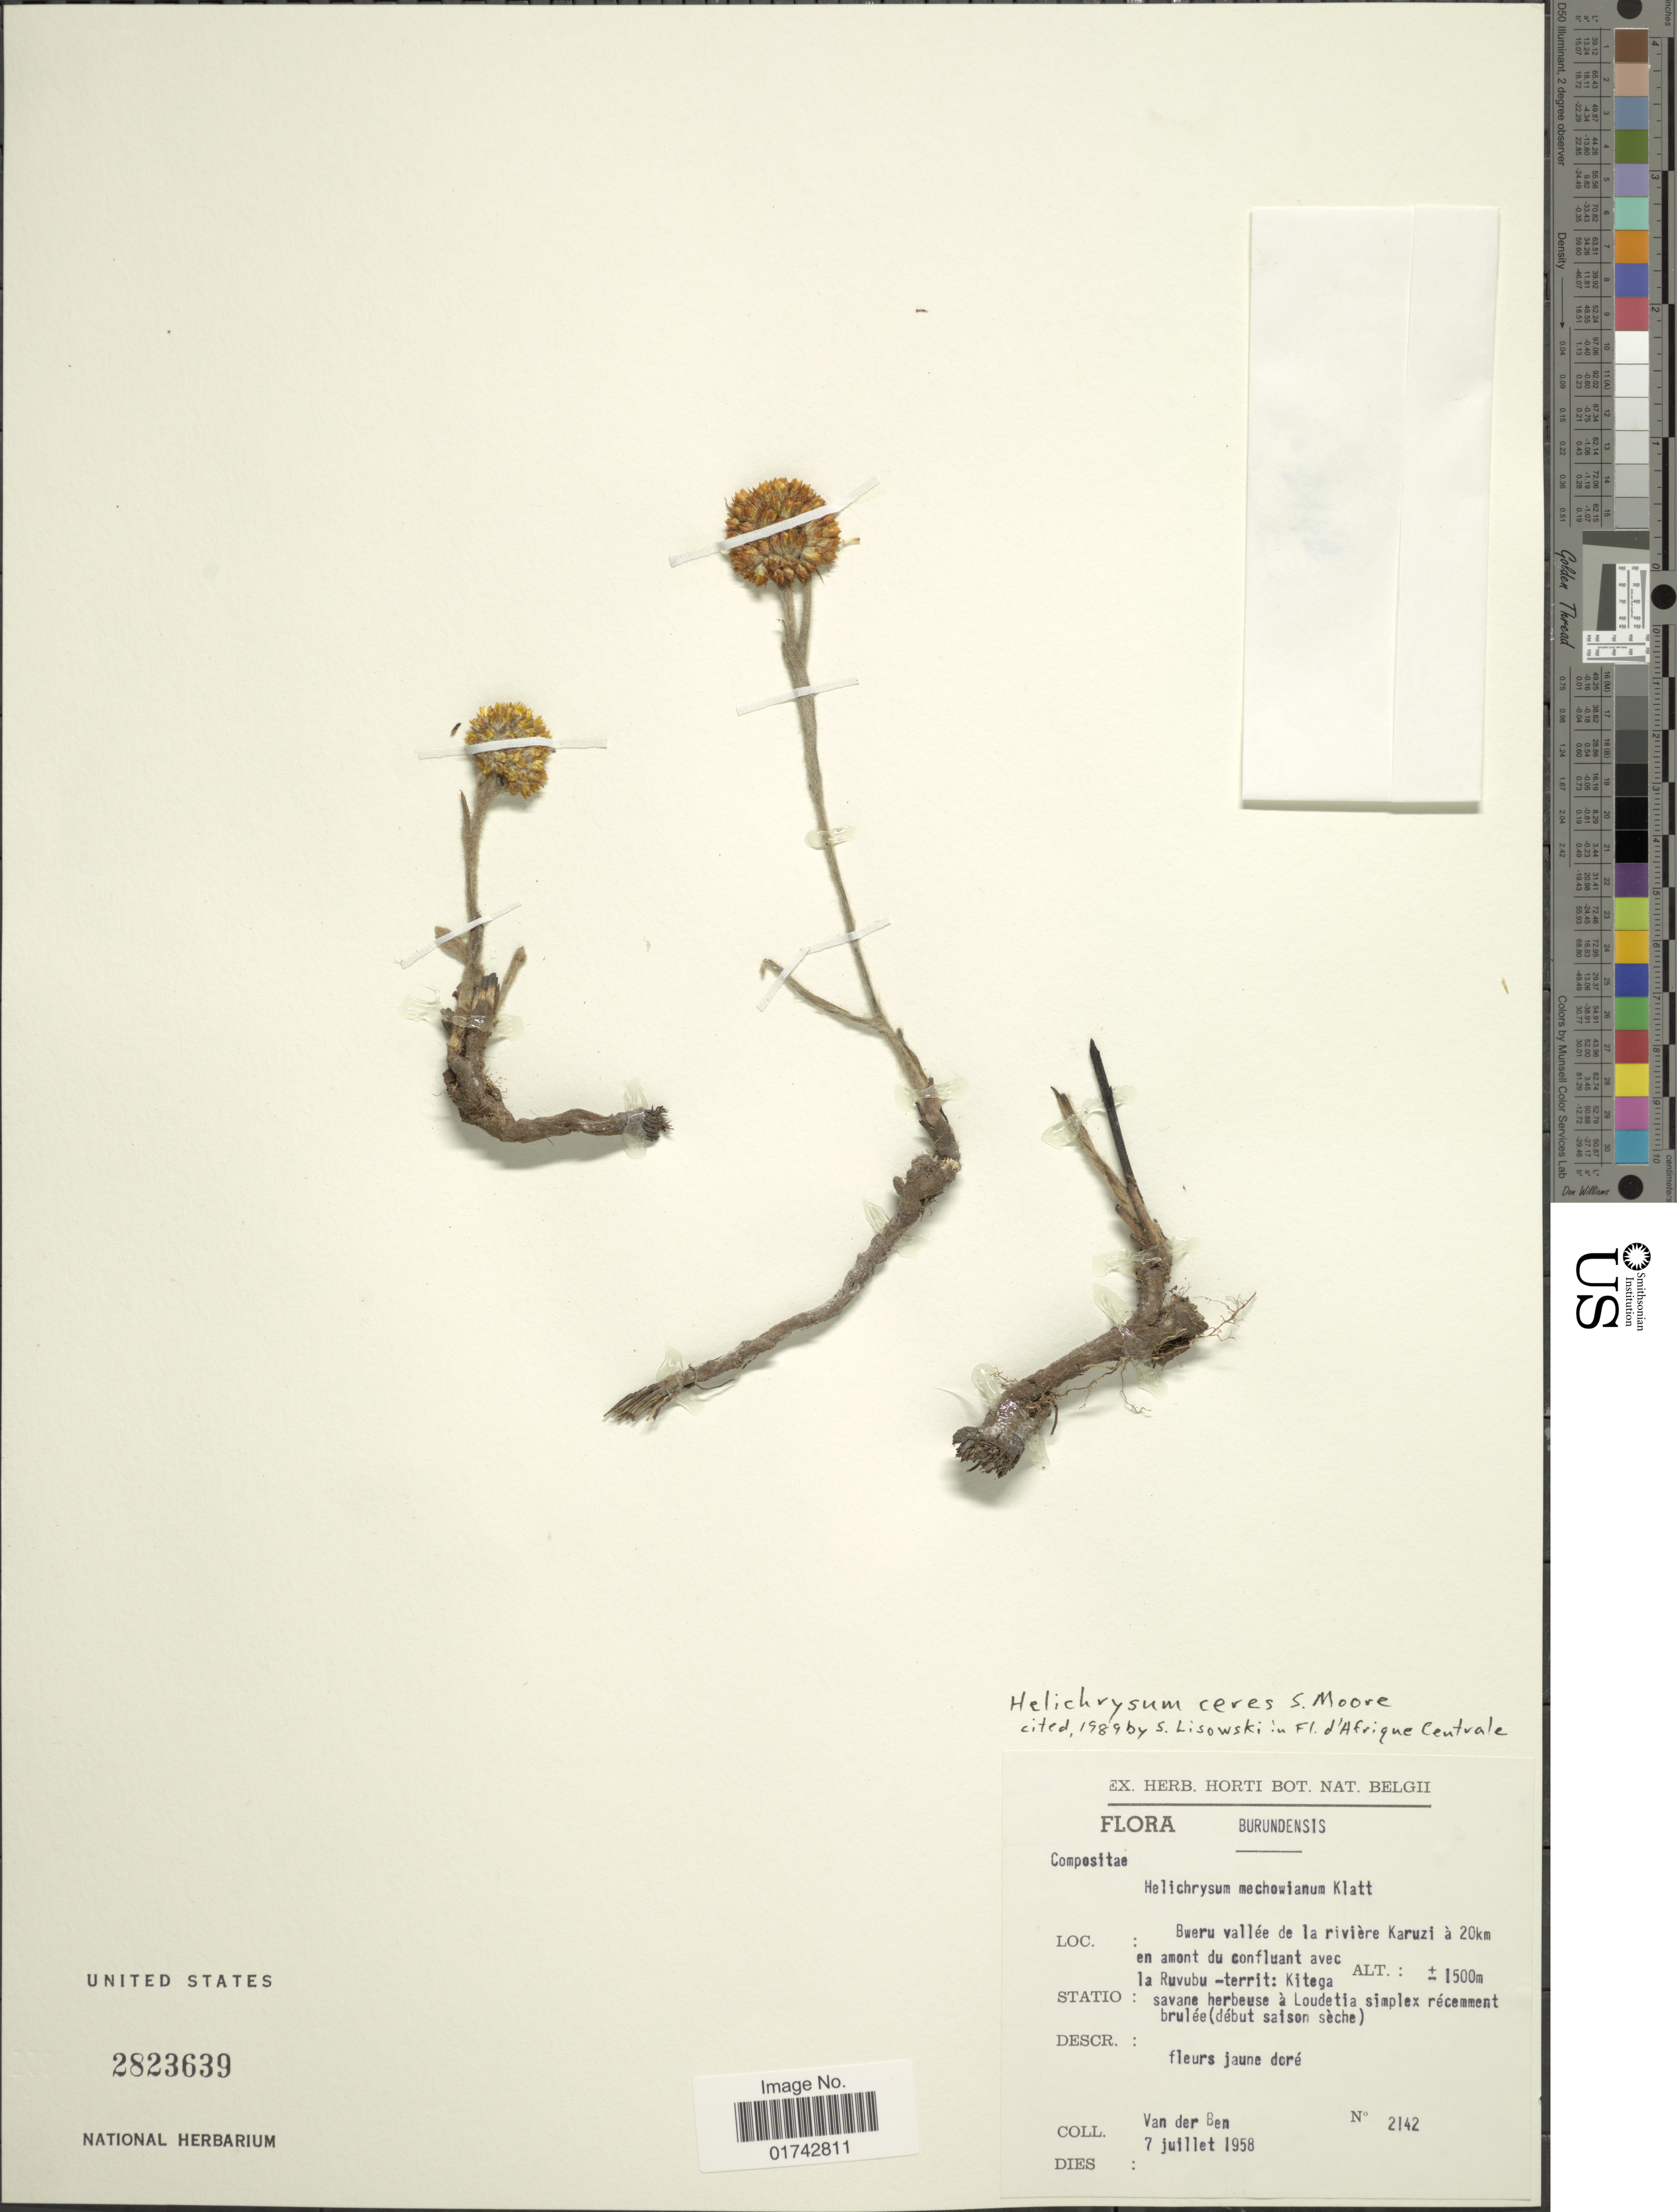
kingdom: Plantae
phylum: Tracheophyta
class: Magnoliopsida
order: Asterales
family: Asteraceae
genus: Helichrysum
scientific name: Helichrysum ceres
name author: S. Moore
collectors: D. Van Der Ben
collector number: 2142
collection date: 1958-07-07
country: Burundi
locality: Bweru vallée de la rivière Karuzi à 20 km en amont du confluant avec la Rubuvu-territ: Kitega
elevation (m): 1500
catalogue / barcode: US 2823639